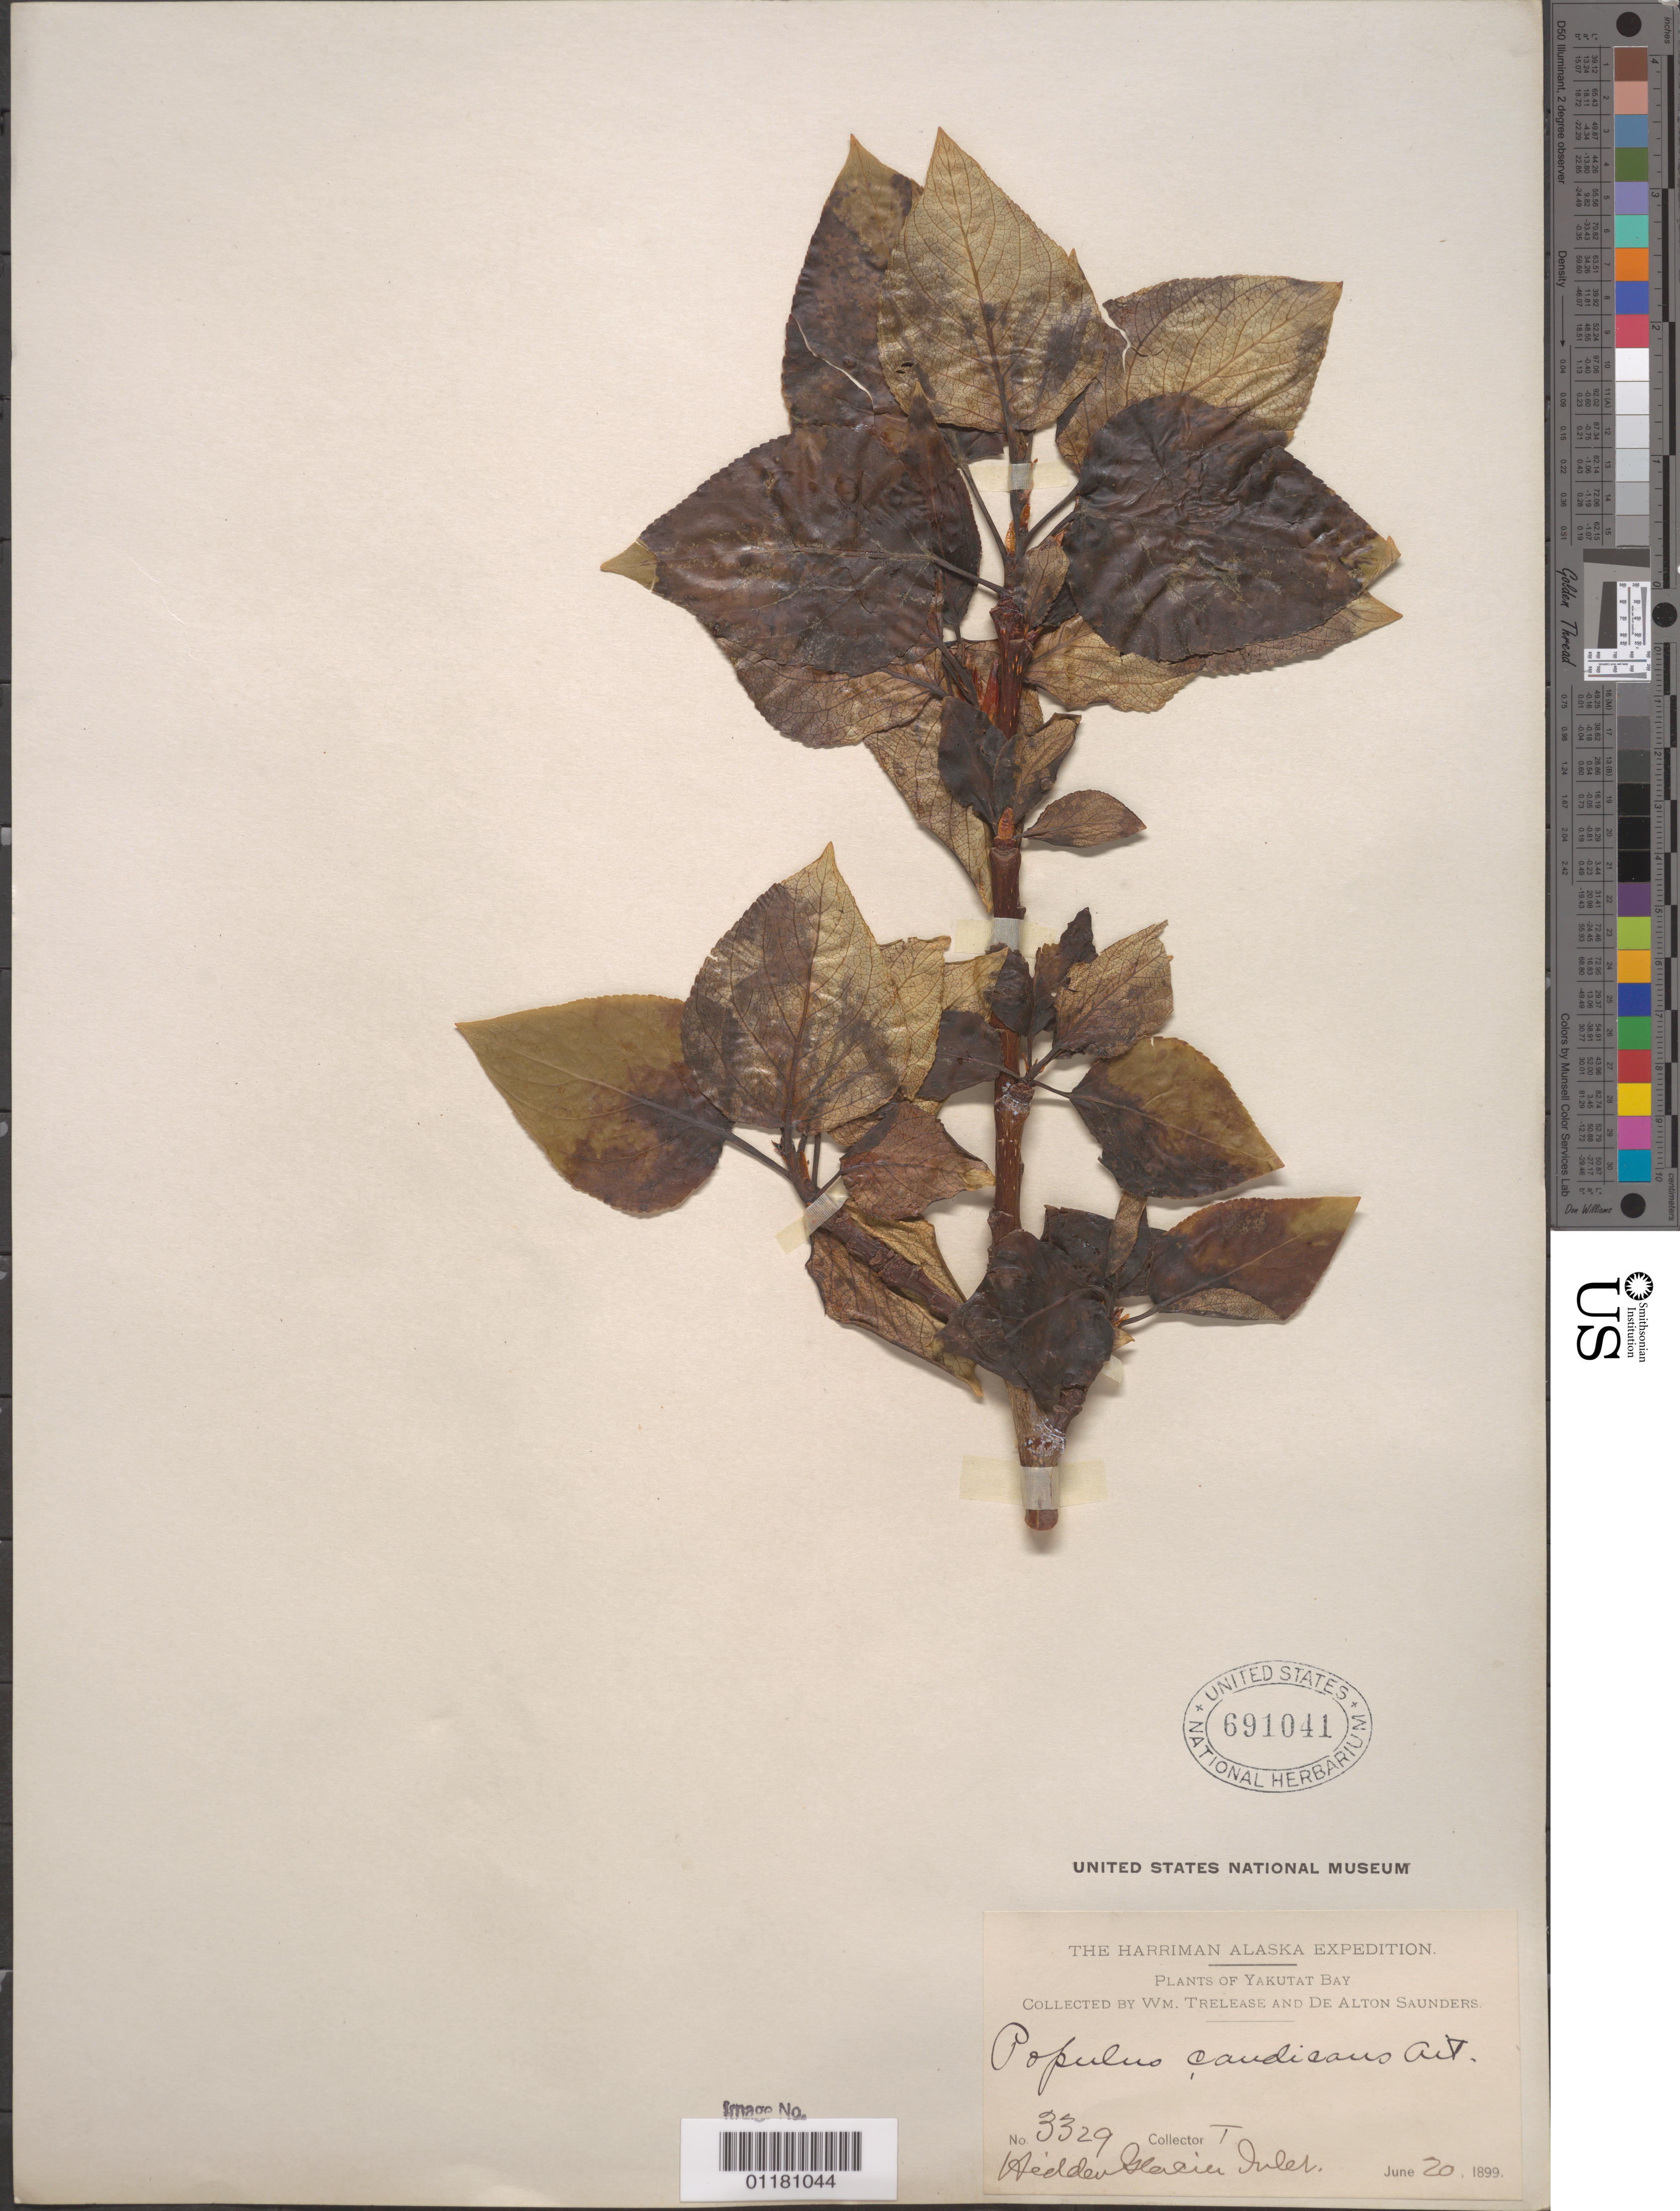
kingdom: Plantae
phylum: Tracheophyta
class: Magnoliopsida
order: Malpighiales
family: Salicaceae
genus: Populus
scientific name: Populus candicans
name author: Aiton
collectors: W. Trelease & D. Saunders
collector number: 3329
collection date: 1899-06-20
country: United States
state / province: Alaska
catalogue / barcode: US 691041